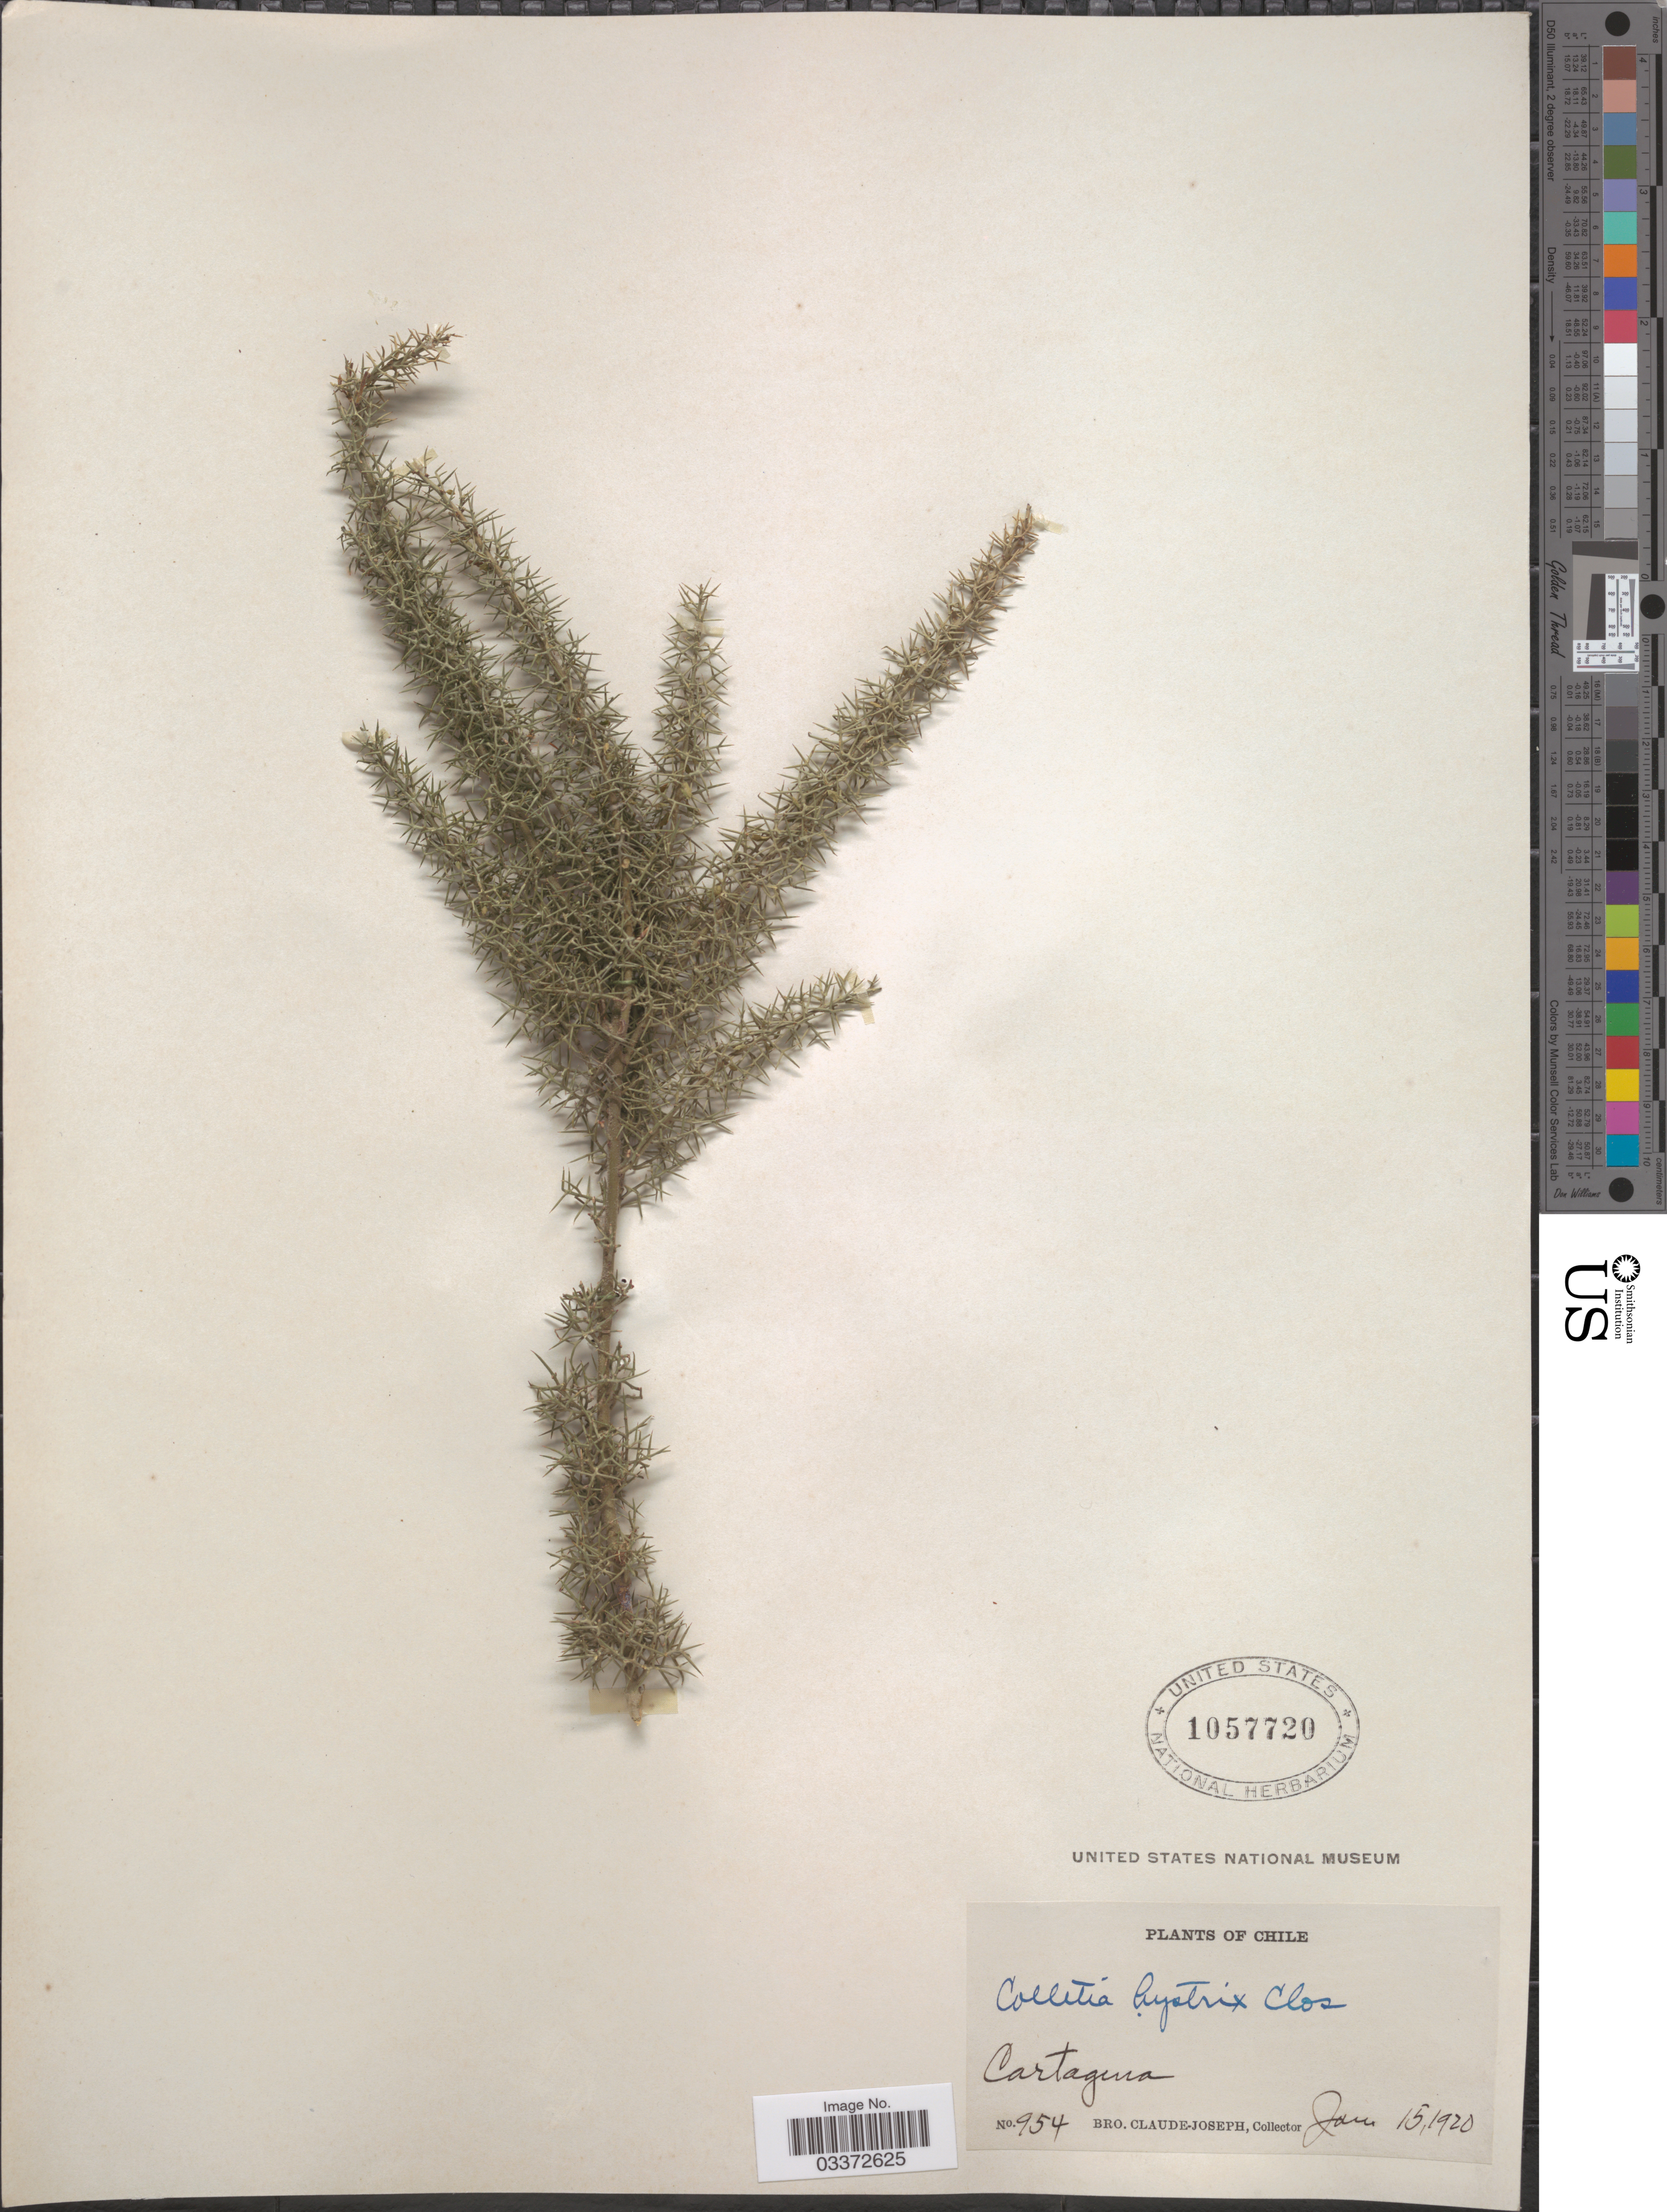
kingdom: Plantae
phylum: Tracheophyta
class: Magnoliopsida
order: Rosales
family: Rhamnaceae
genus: Colletia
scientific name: Colletia sp.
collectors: Bro. Claude-Joseph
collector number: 954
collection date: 1920-01-15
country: Chile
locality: Cartagena.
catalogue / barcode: US 1057720